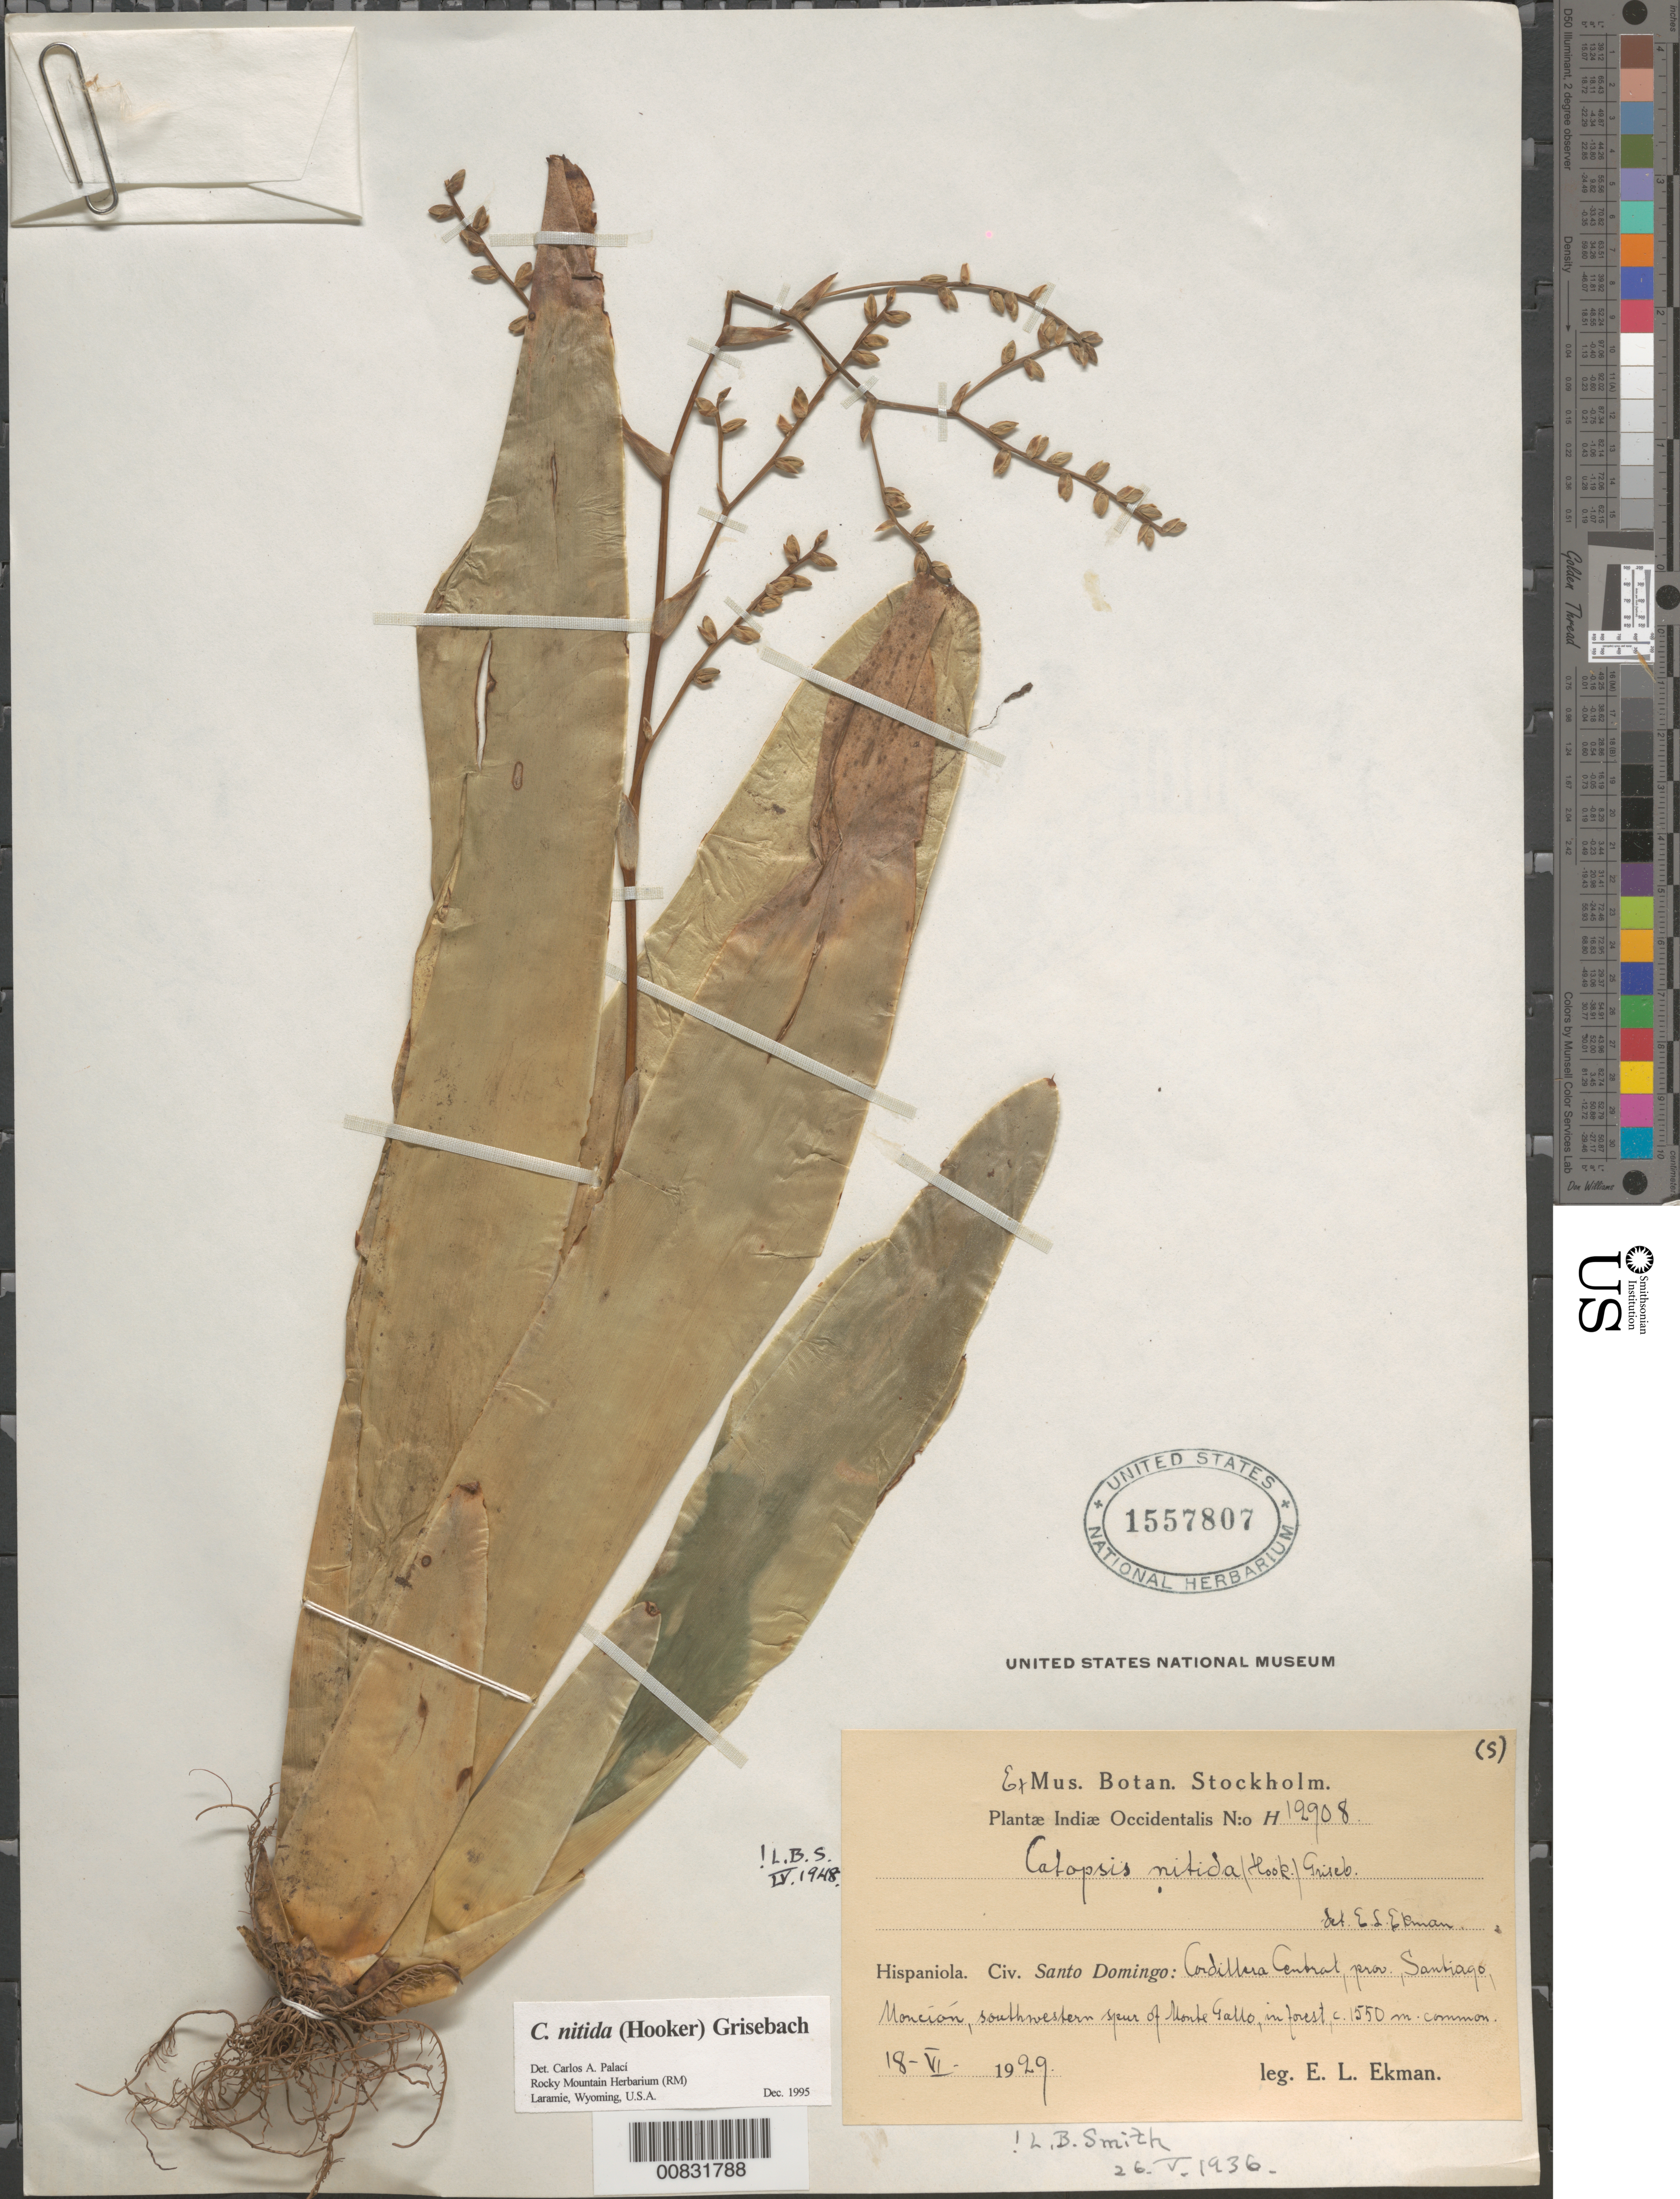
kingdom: Plantae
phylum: Tracheophyta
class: Liliopsida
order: Poales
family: Bromeliaceae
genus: Catopsis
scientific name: Catopsis nitida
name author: (Hook.) Griseb.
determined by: Palací, C. A., (RM), University of Wyoming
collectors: E. L. Ekman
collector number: H 12908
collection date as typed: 18 Jun 1929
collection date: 1929-06-18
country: Dominican Republic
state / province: Santiago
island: Hispaniola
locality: Cordillera Central: Monción: Southwestern spur of Monte Gallo.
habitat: In forest.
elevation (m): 1550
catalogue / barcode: US 1557807